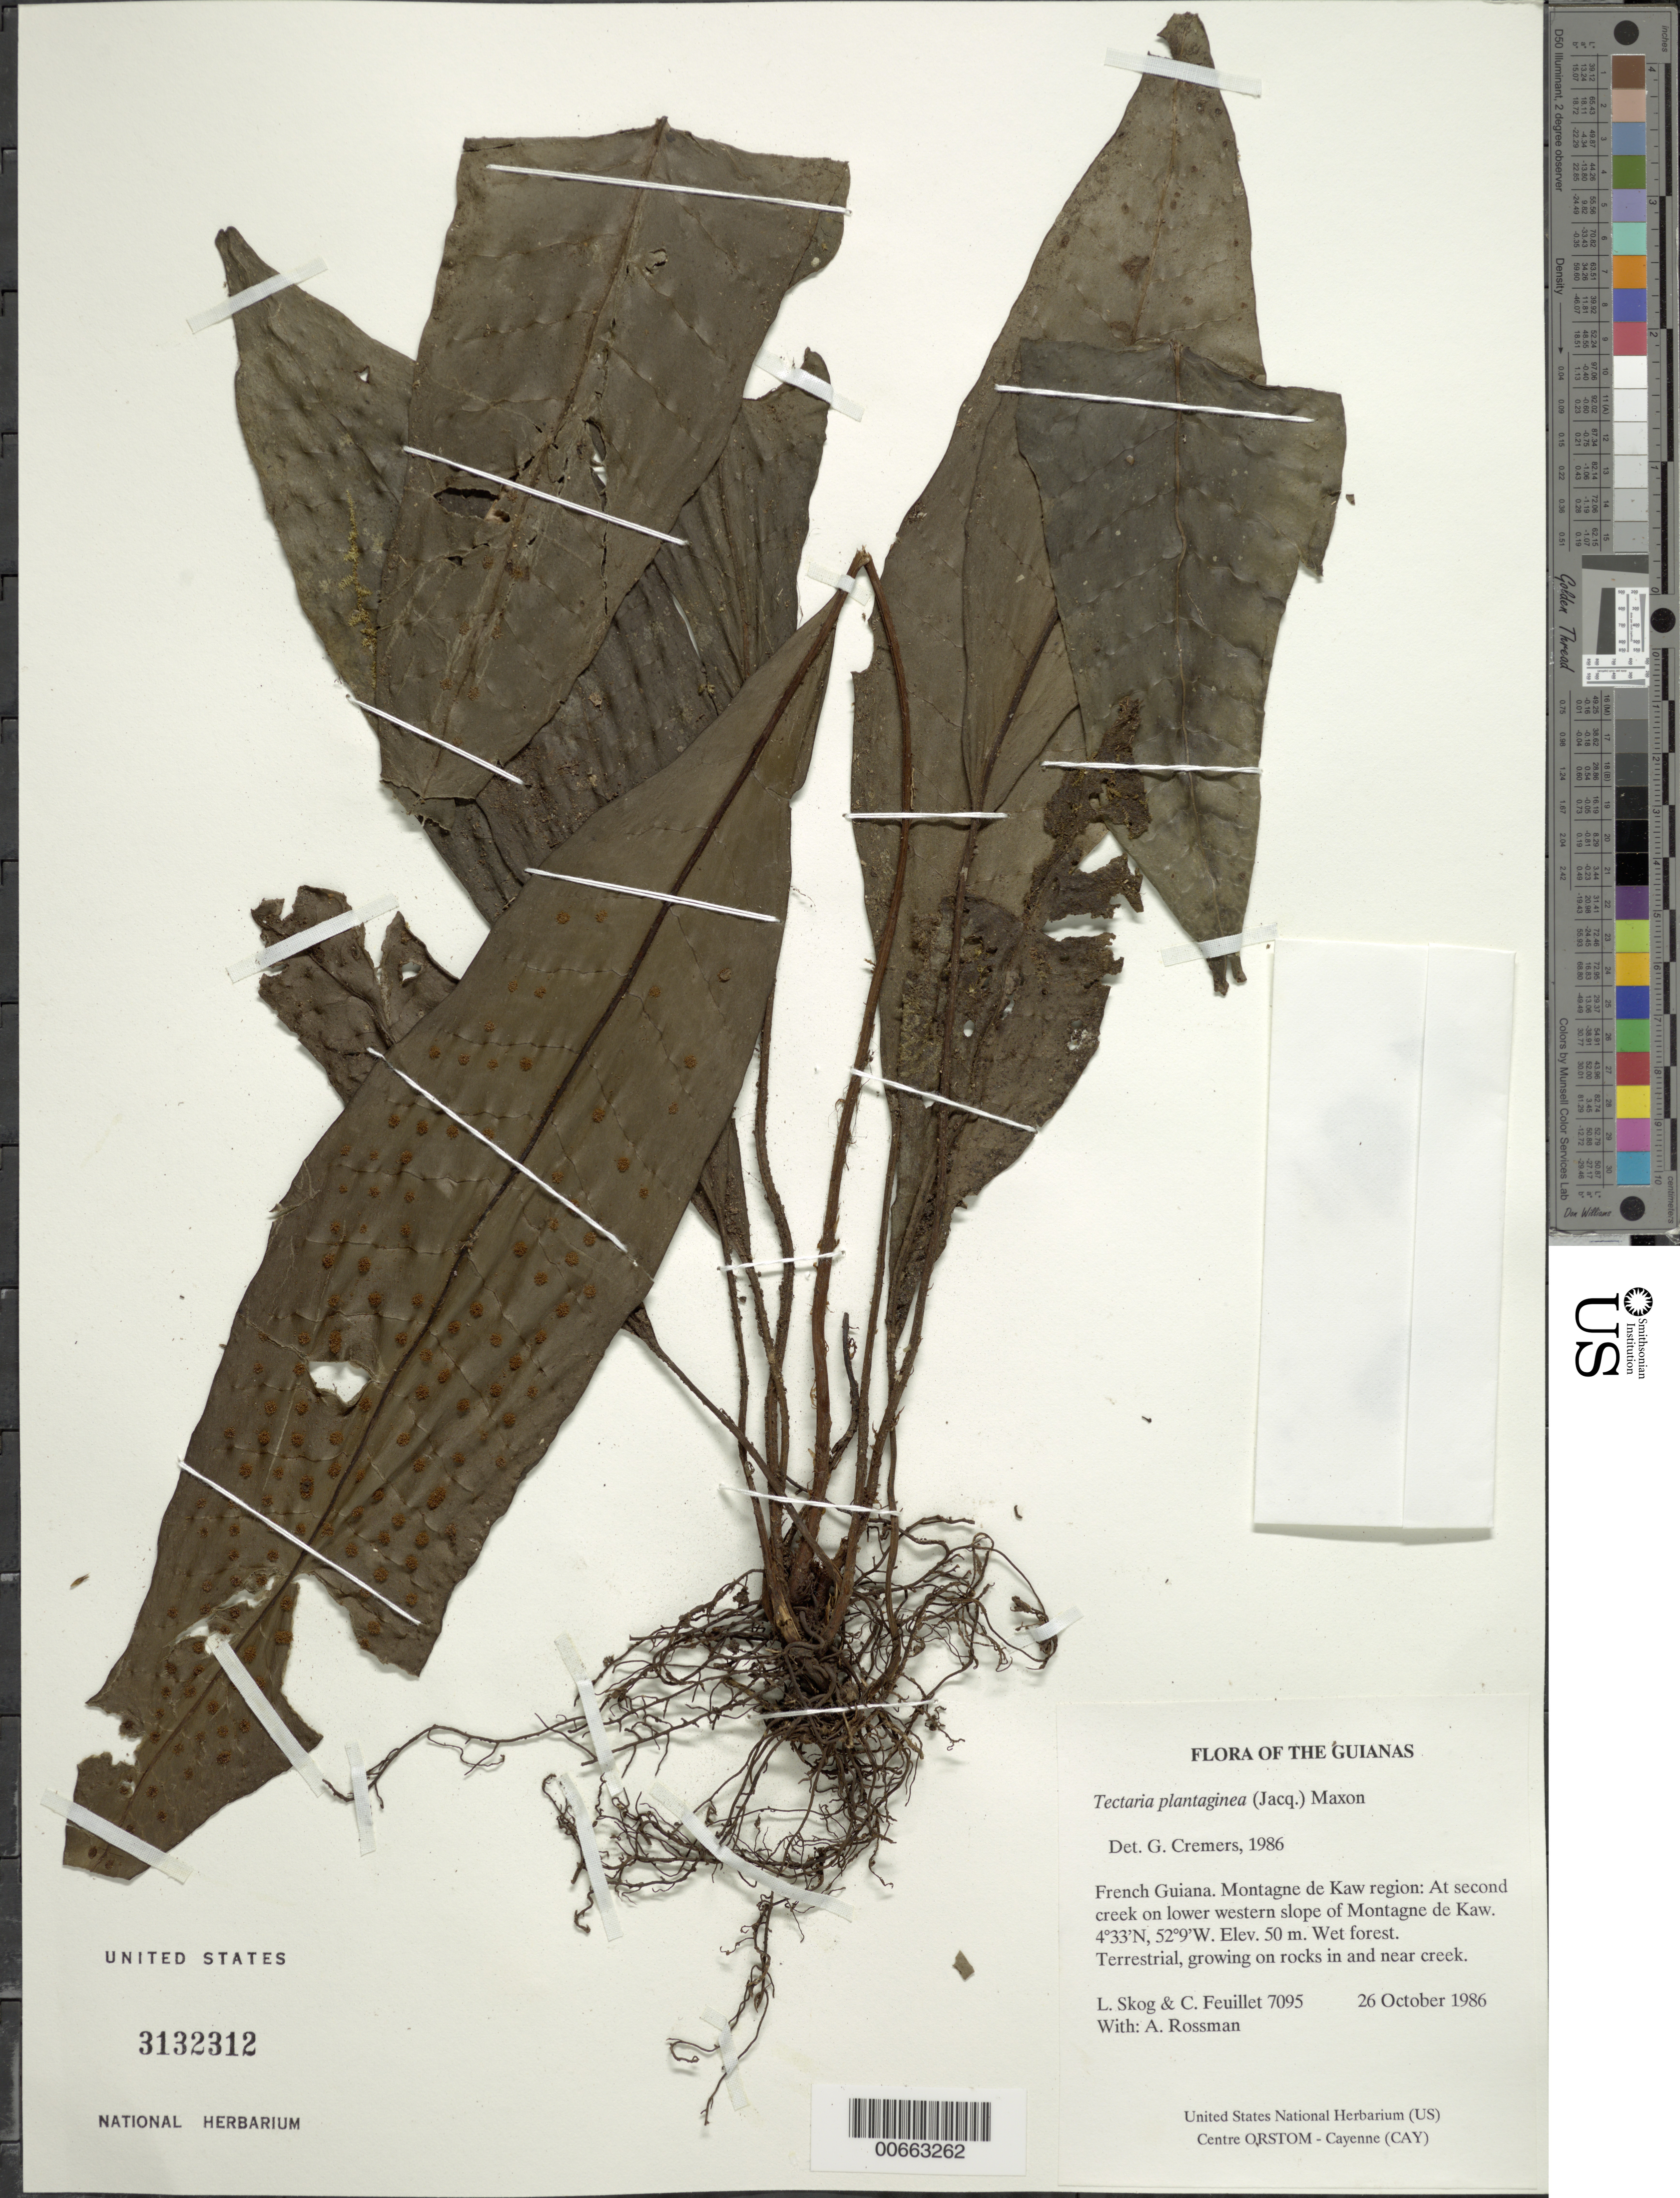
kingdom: Plantae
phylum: Tracheophyta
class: Polypodiopsida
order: Polypodiales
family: Tectariaceae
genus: Tectaria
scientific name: Tectaria plantaginea var. macrocarpa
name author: (Fée) C.V. Morton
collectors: L. E. Skog, C. Feuillet & A. Rossman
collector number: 7095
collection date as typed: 26 October 1986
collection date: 1986-10-26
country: French Guiana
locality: Montagne de Kaw. At second creek on lower western slope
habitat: Wet forest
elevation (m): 50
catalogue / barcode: US 3132312